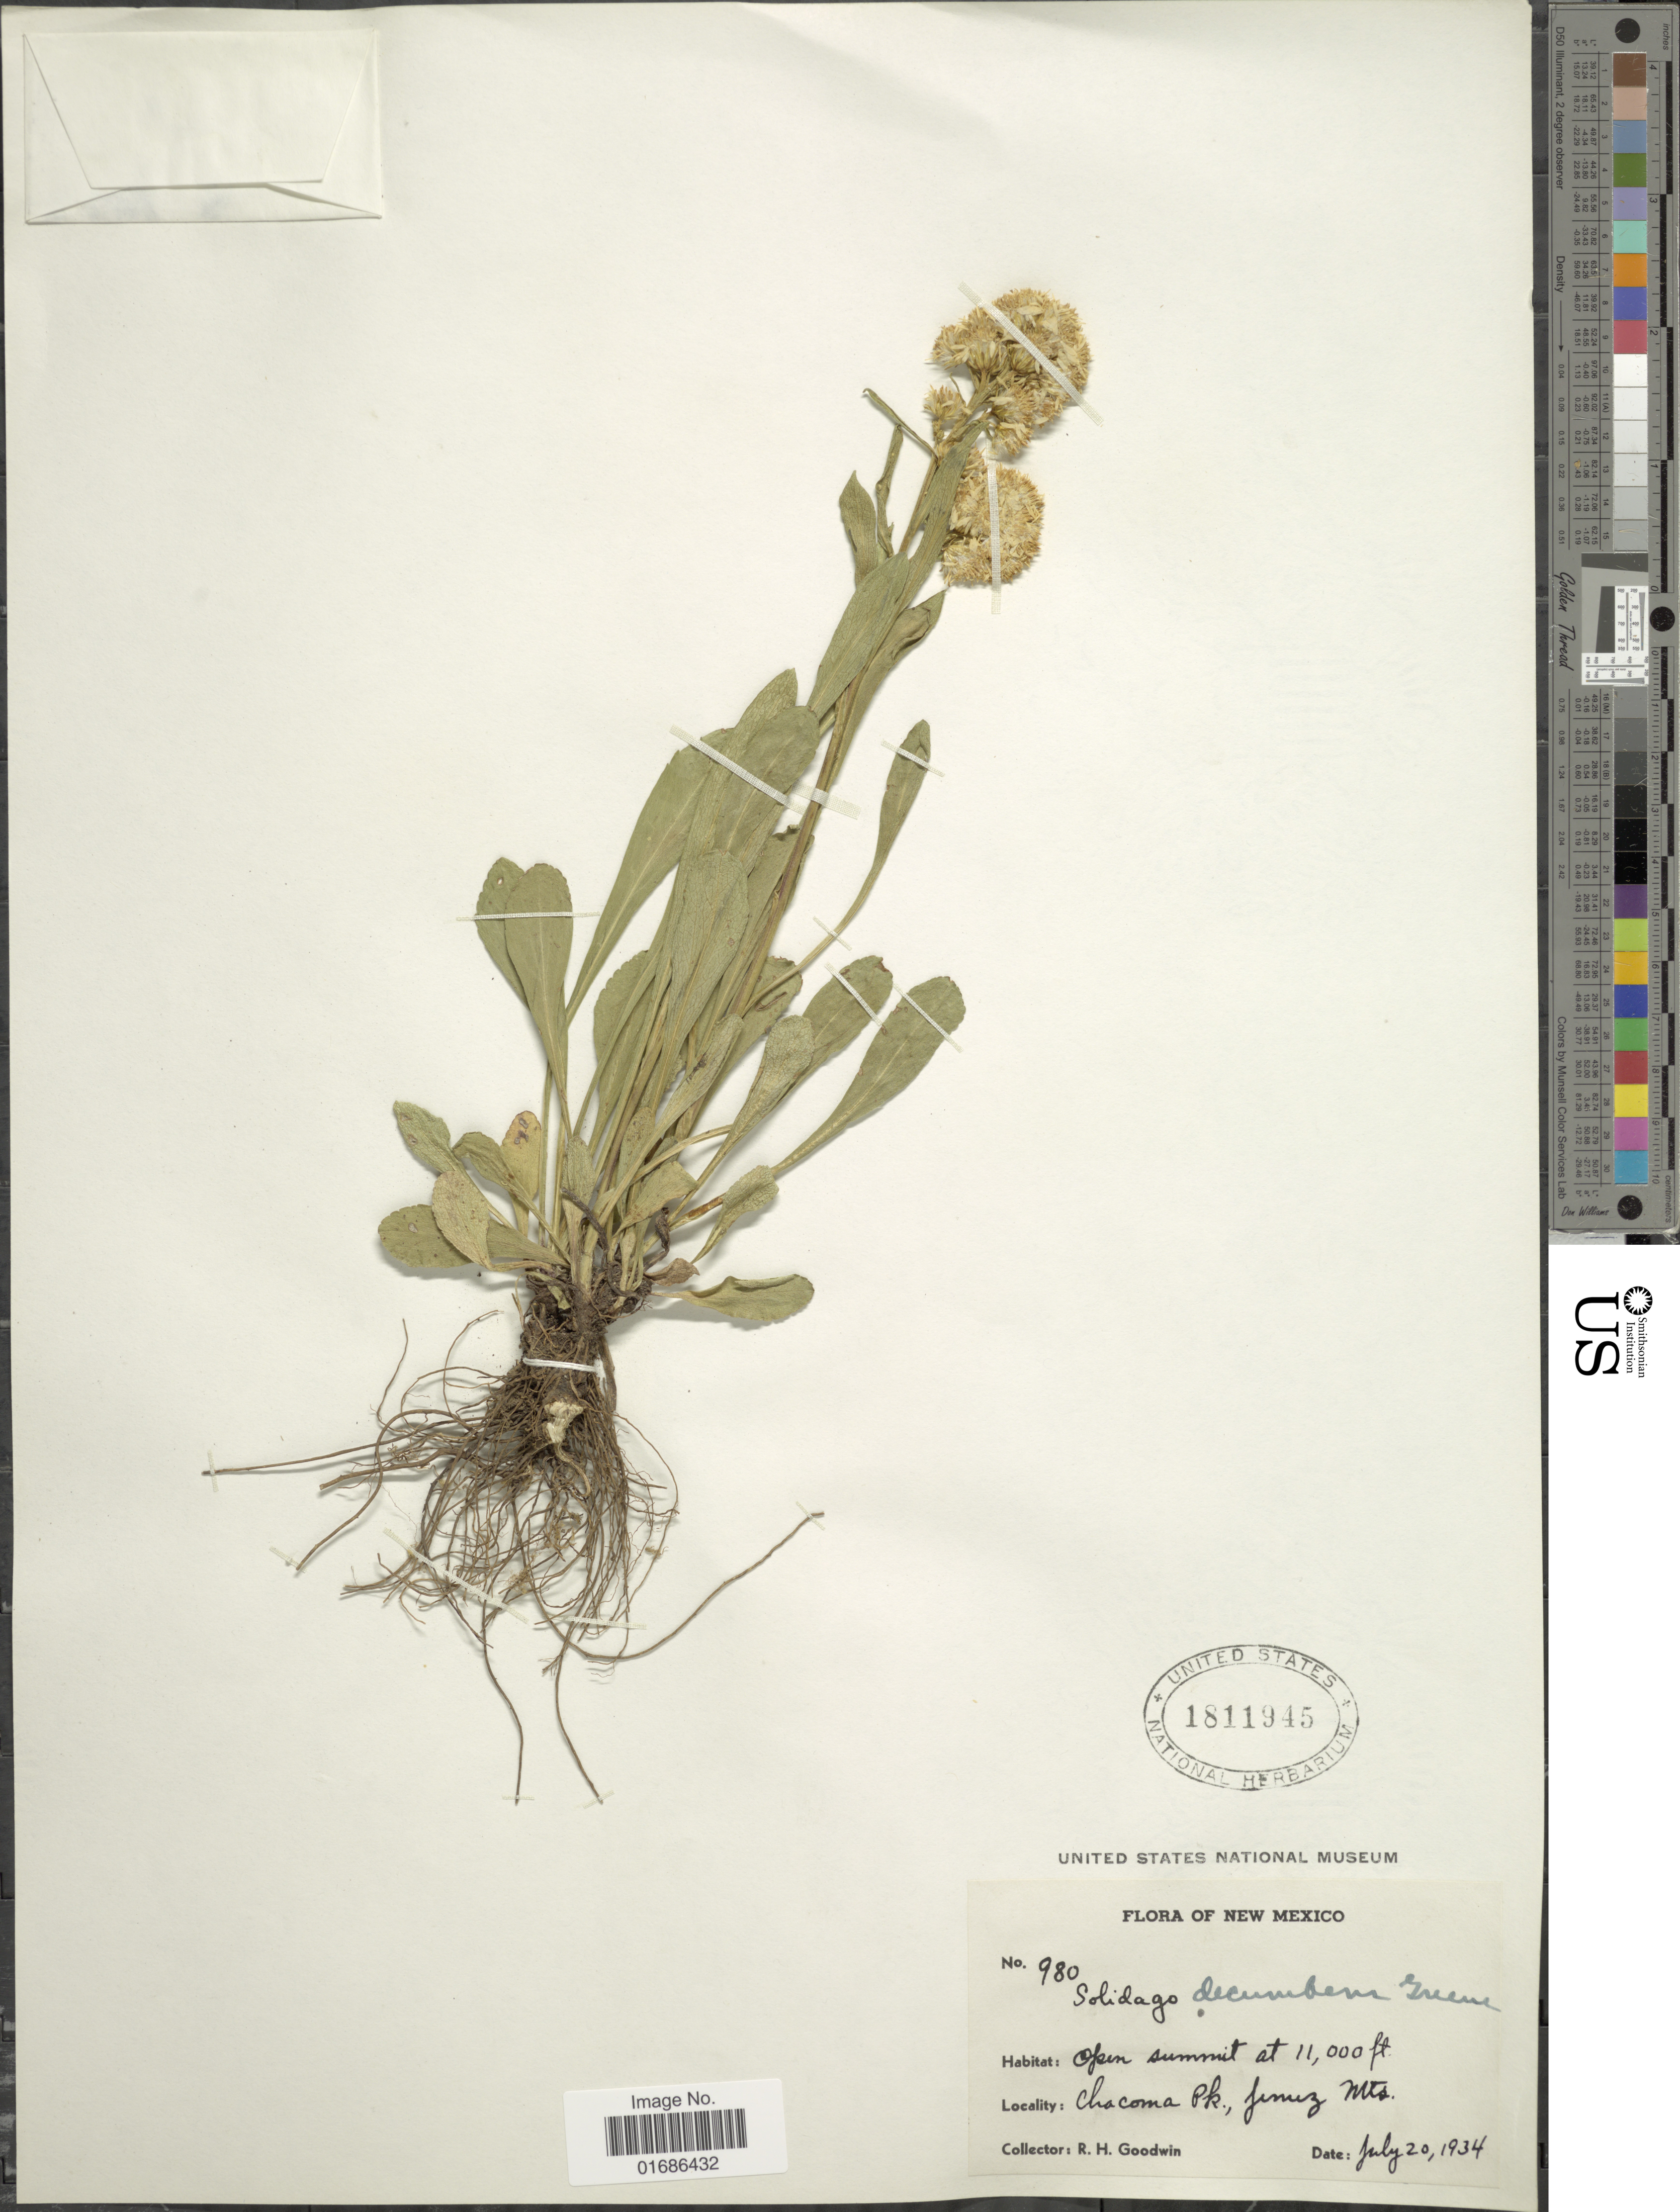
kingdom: Plantae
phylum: Tracheophyta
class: Magnoliopsida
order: Asterales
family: Asteraceae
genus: Solidago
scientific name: Solidago decumbens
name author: Greene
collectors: R. Goodwin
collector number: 980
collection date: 1934-07-20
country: United States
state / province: New Mexico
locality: Open summit, Chacoma Pk., Jemez Mts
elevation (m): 3353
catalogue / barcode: US 1811945